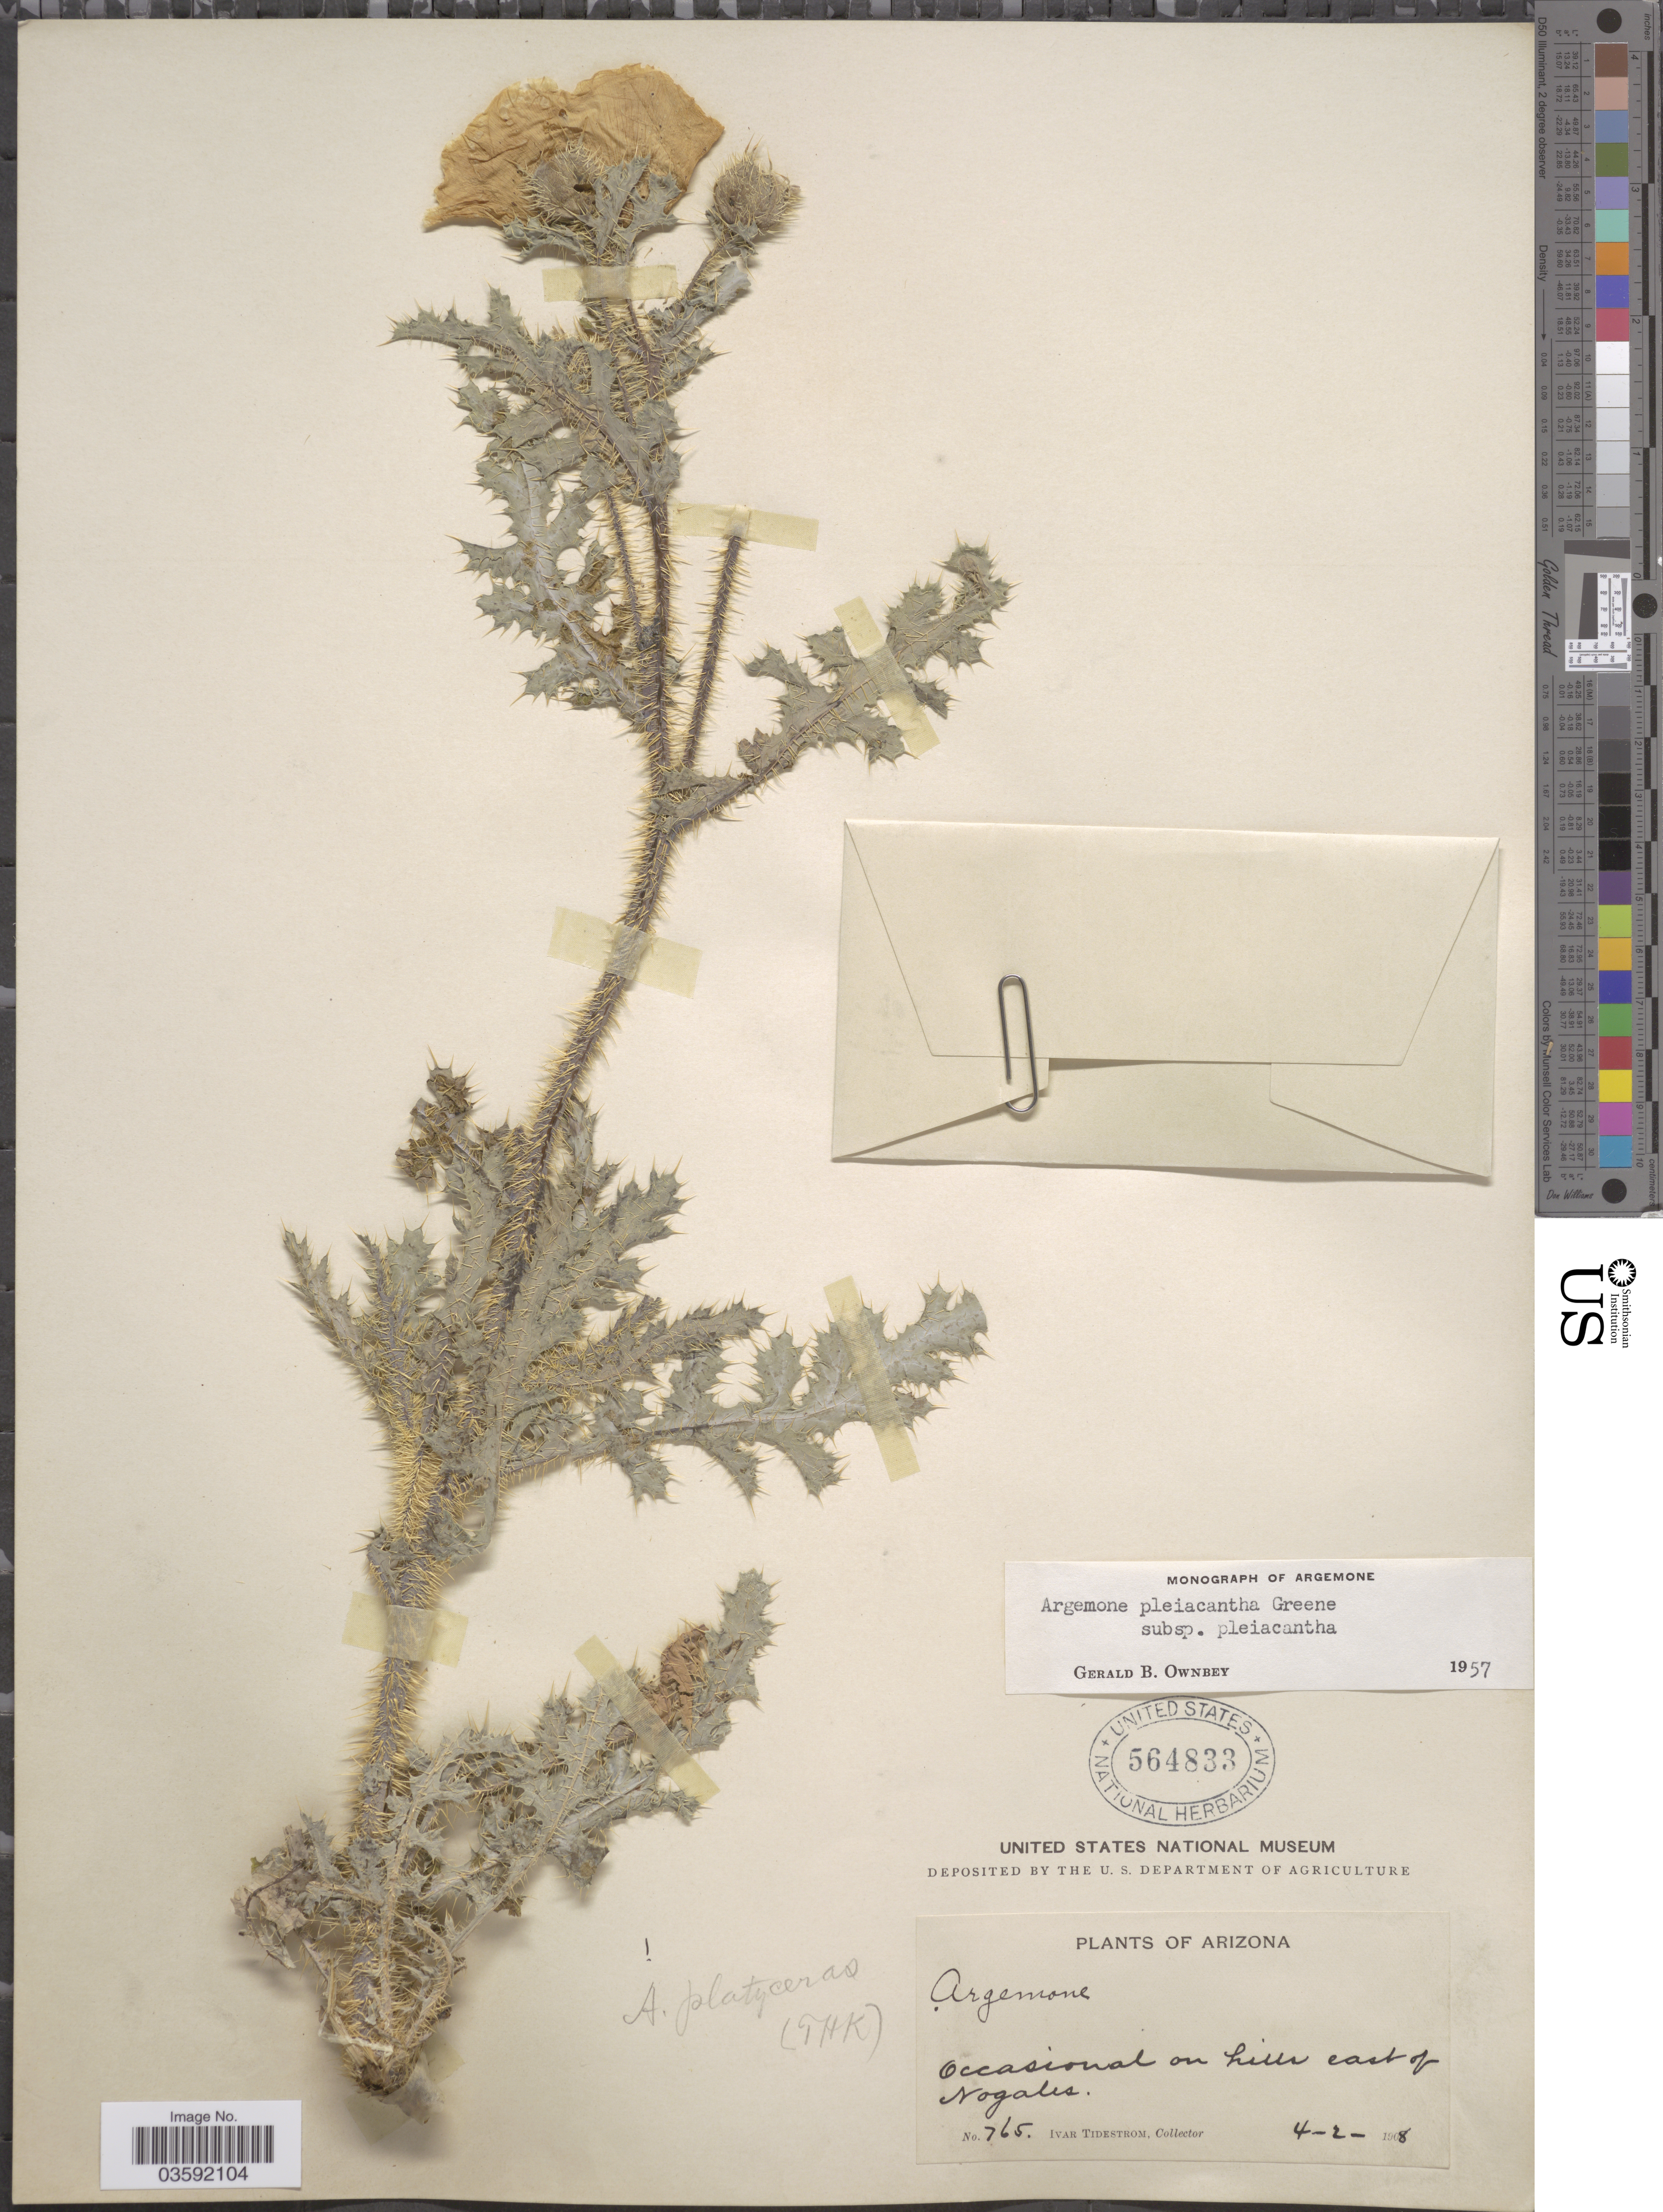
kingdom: Plantae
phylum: Tracheophyta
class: Magnoliopsida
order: Ranunculales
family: Papaveraceae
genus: Argemone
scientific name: Argemone pleiacantha subsp. pleiacantha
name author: Greene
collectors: I. F. Tidestrom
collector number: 765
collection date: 1908-04-02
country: United States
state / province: Arizona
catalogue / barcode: US 564833